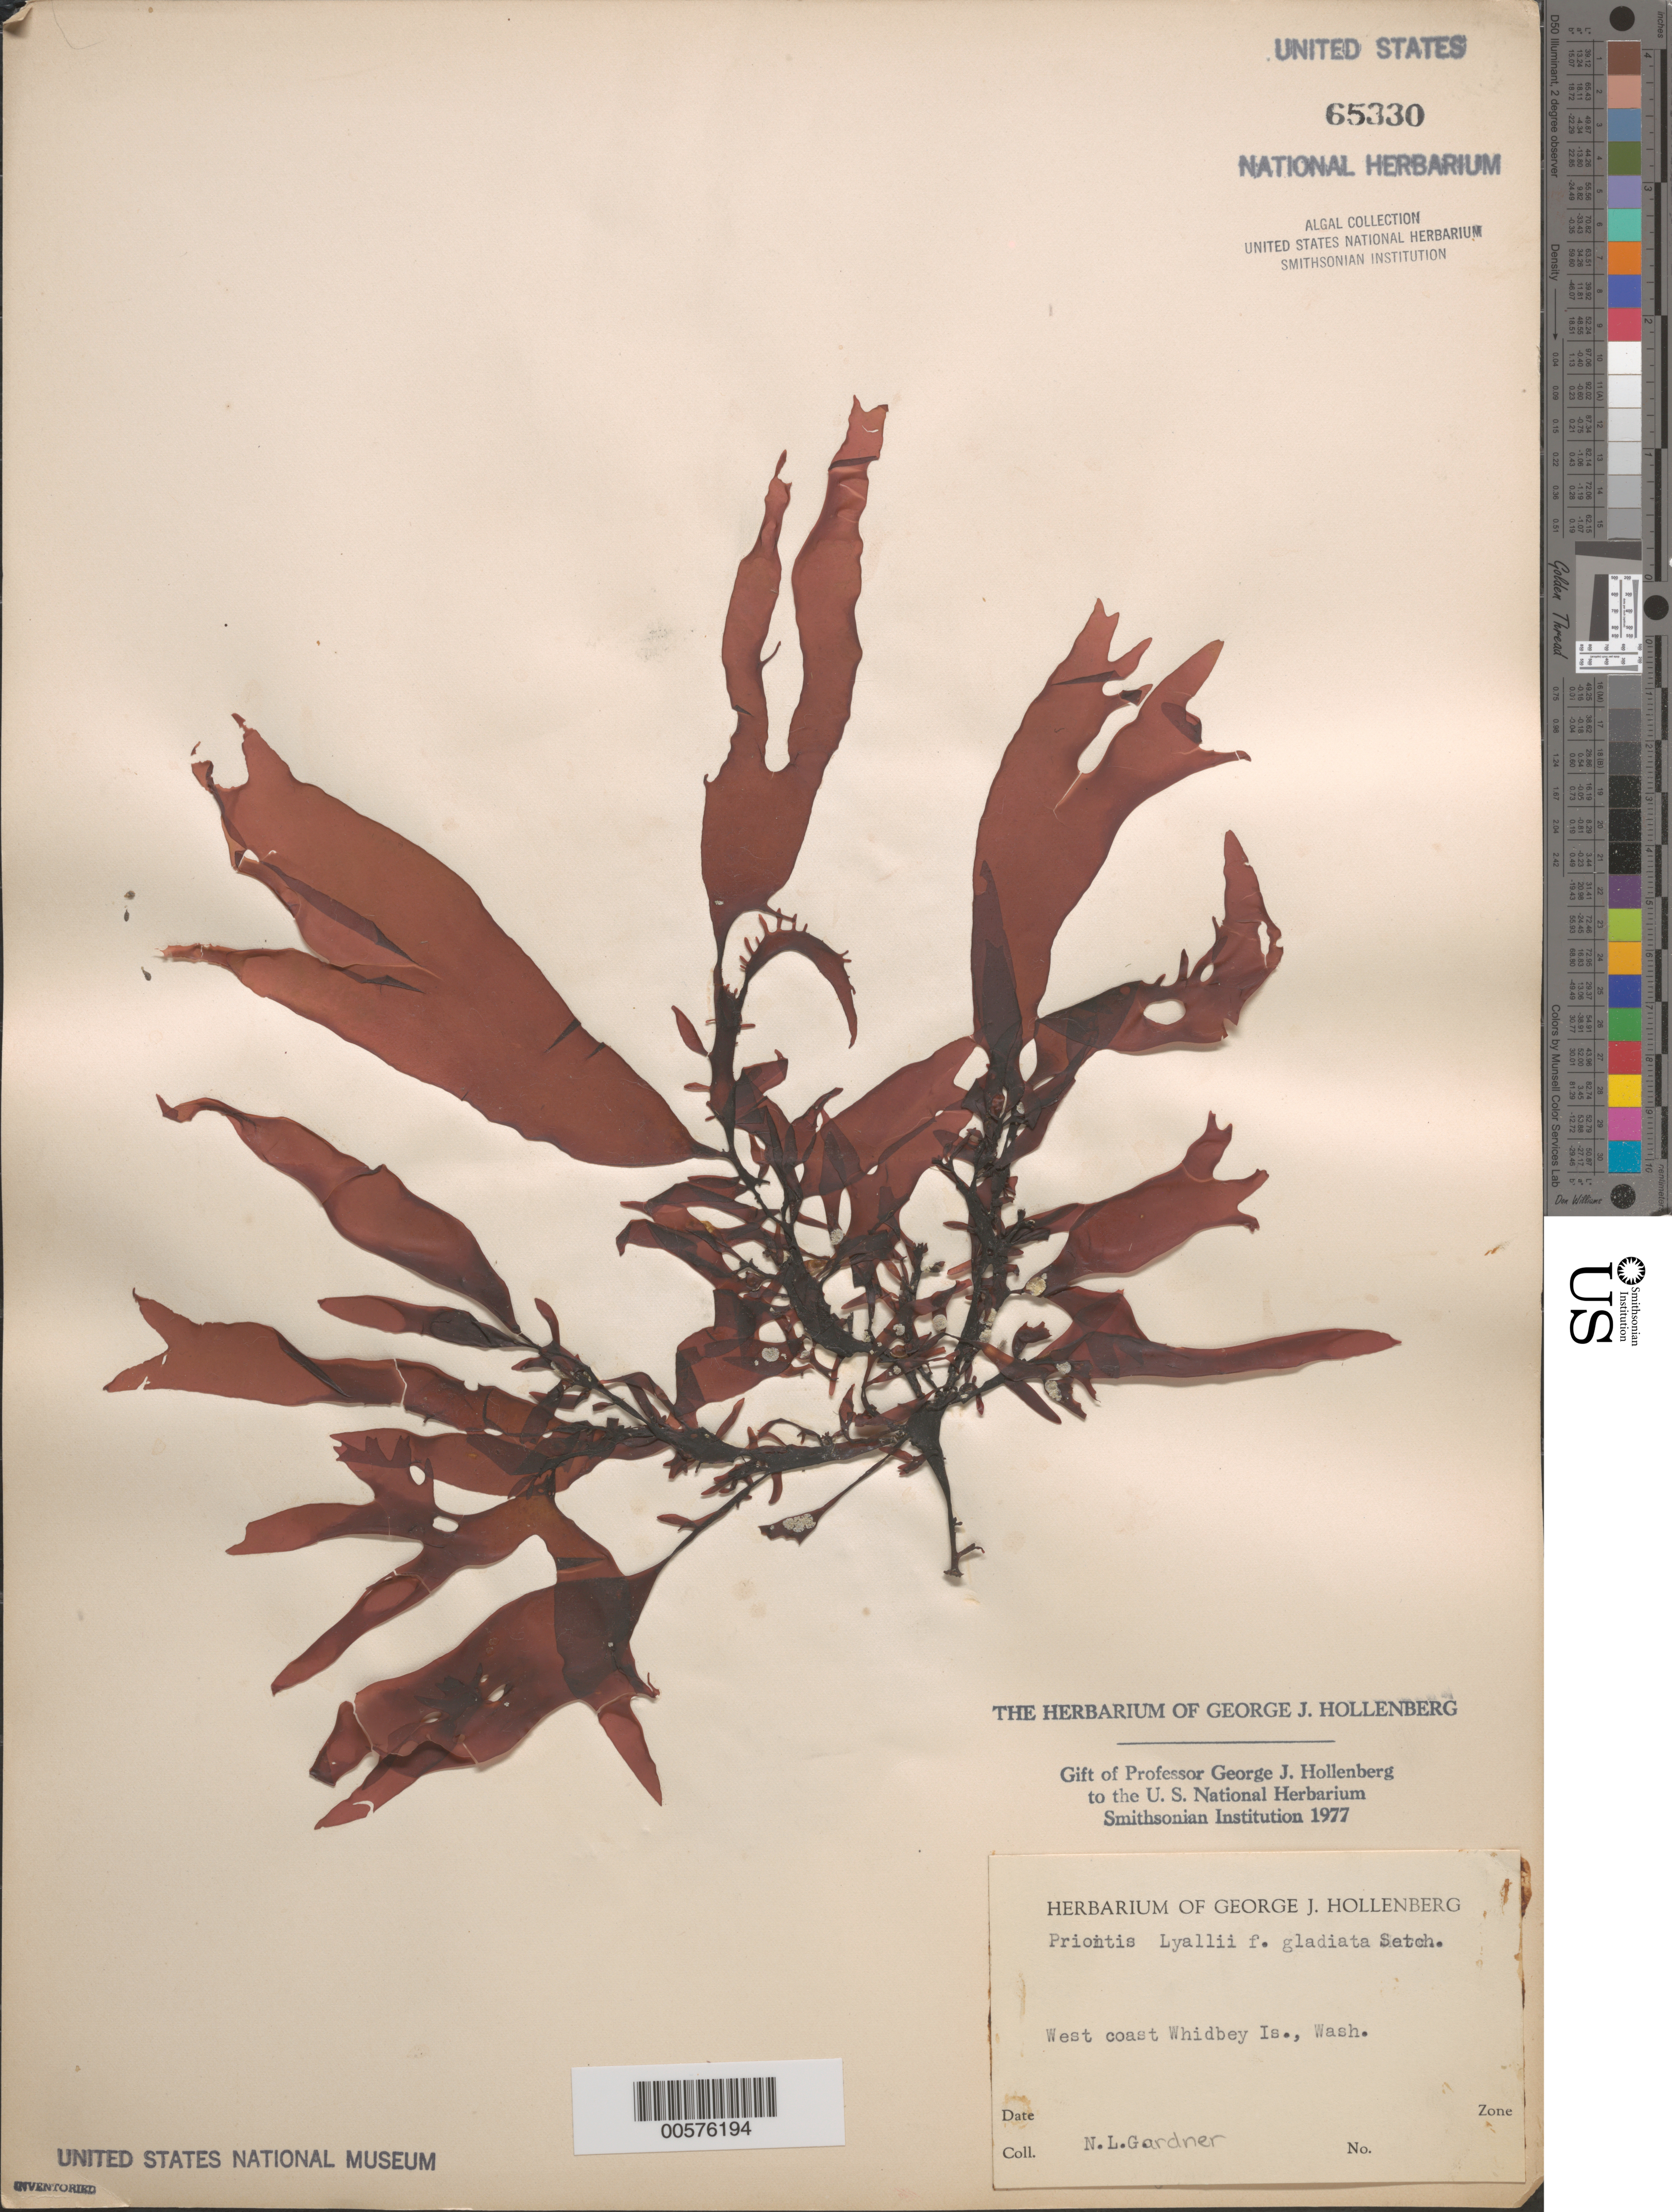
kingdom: Plantae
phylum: Rhodophyta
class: Florideophyceae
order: Cryptonemiales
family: Cryptonemiaceae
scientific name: Prionitis sternbergii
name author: (C. Agardh) J. Agardh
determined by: Algae name updating Project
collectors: N. Gardner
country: United States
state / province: Washington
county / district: Island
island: Whidbey,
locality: West coast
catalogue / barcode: US 65330